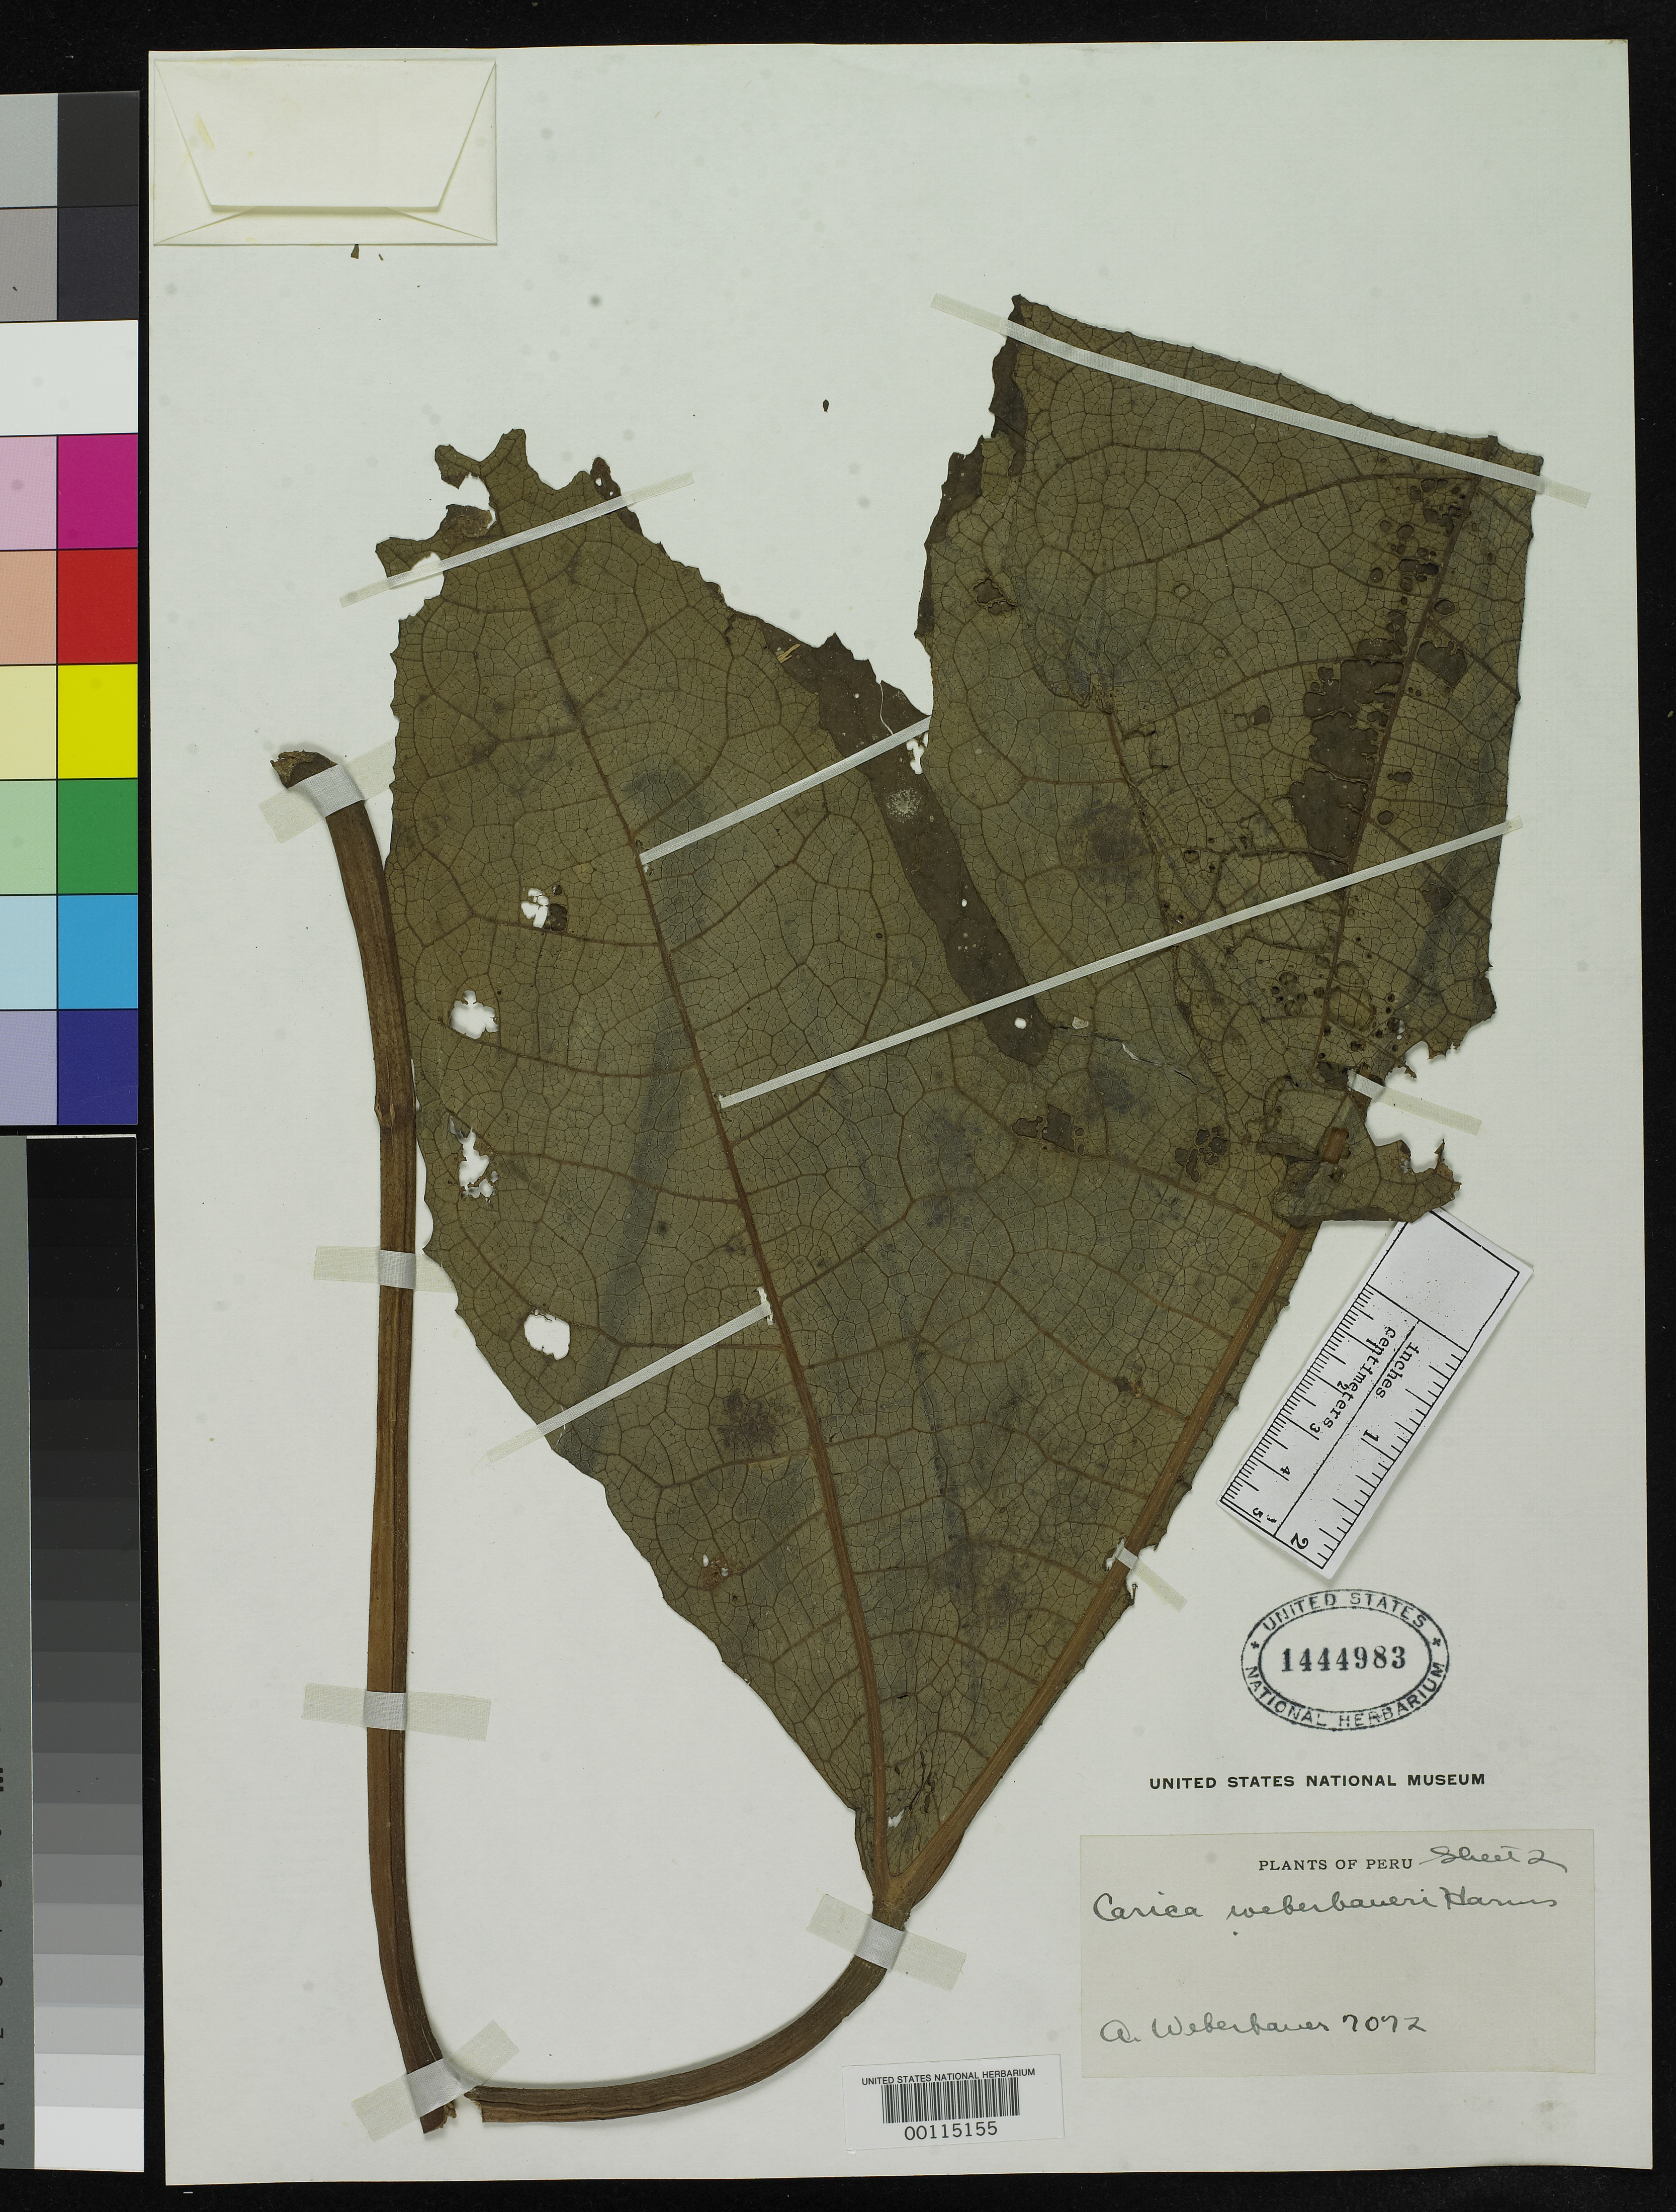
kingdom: Plantae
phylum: Tracheophyta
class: Magnoliopsida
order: Brassicales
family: Caricaceae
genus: Carica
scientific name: Carica weberbaueri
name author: Harms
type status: Isotype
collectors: A. Weberbauer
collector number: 7072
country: Peru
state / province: La Libertad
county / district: Pataz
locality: Talsystem des Mixiollo.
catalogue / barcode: US 1444983